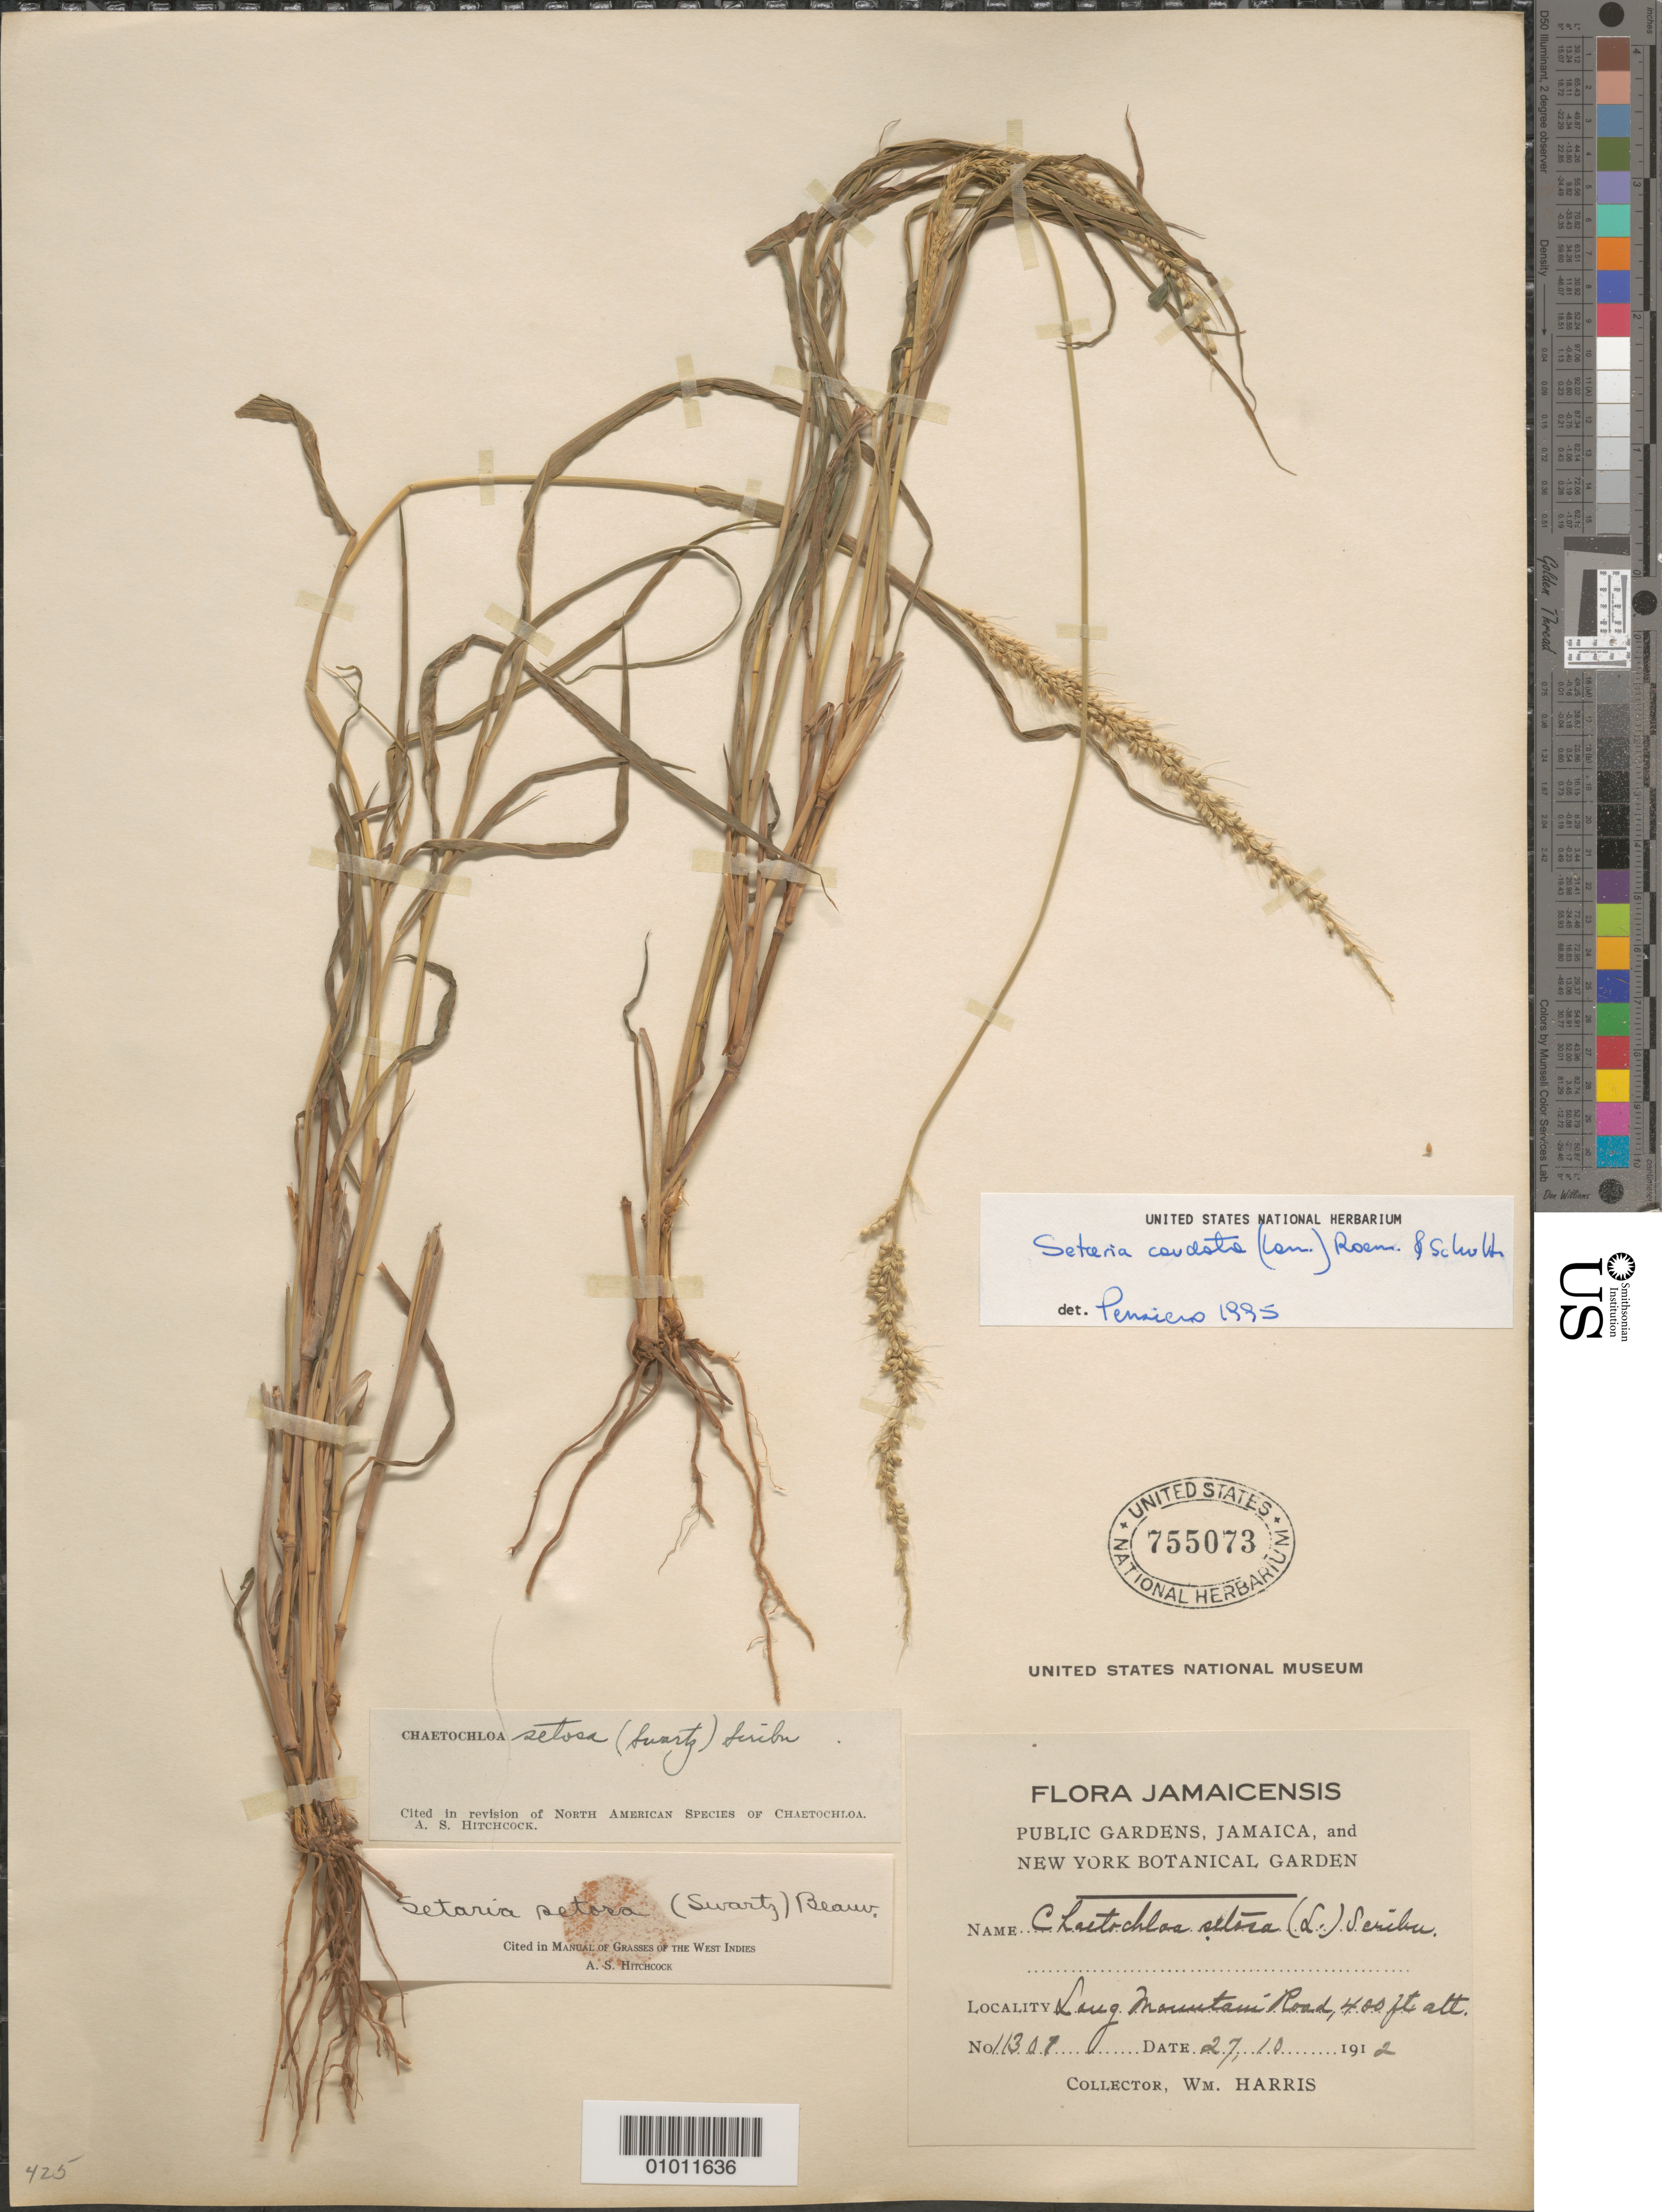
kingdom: Plantae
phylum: Tracheophyta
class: Liliopsida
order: Poales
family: Poaceae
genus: Setaria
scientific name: Setaria setosa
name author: (Sw.) P. Beauv.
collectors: W. H. Harris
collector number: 11309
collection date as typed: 27 Oct 1912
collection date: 1912-10-27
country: Jamaica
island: Jamaica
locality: Long Mountain Road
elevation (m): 122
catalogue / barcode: US 755073